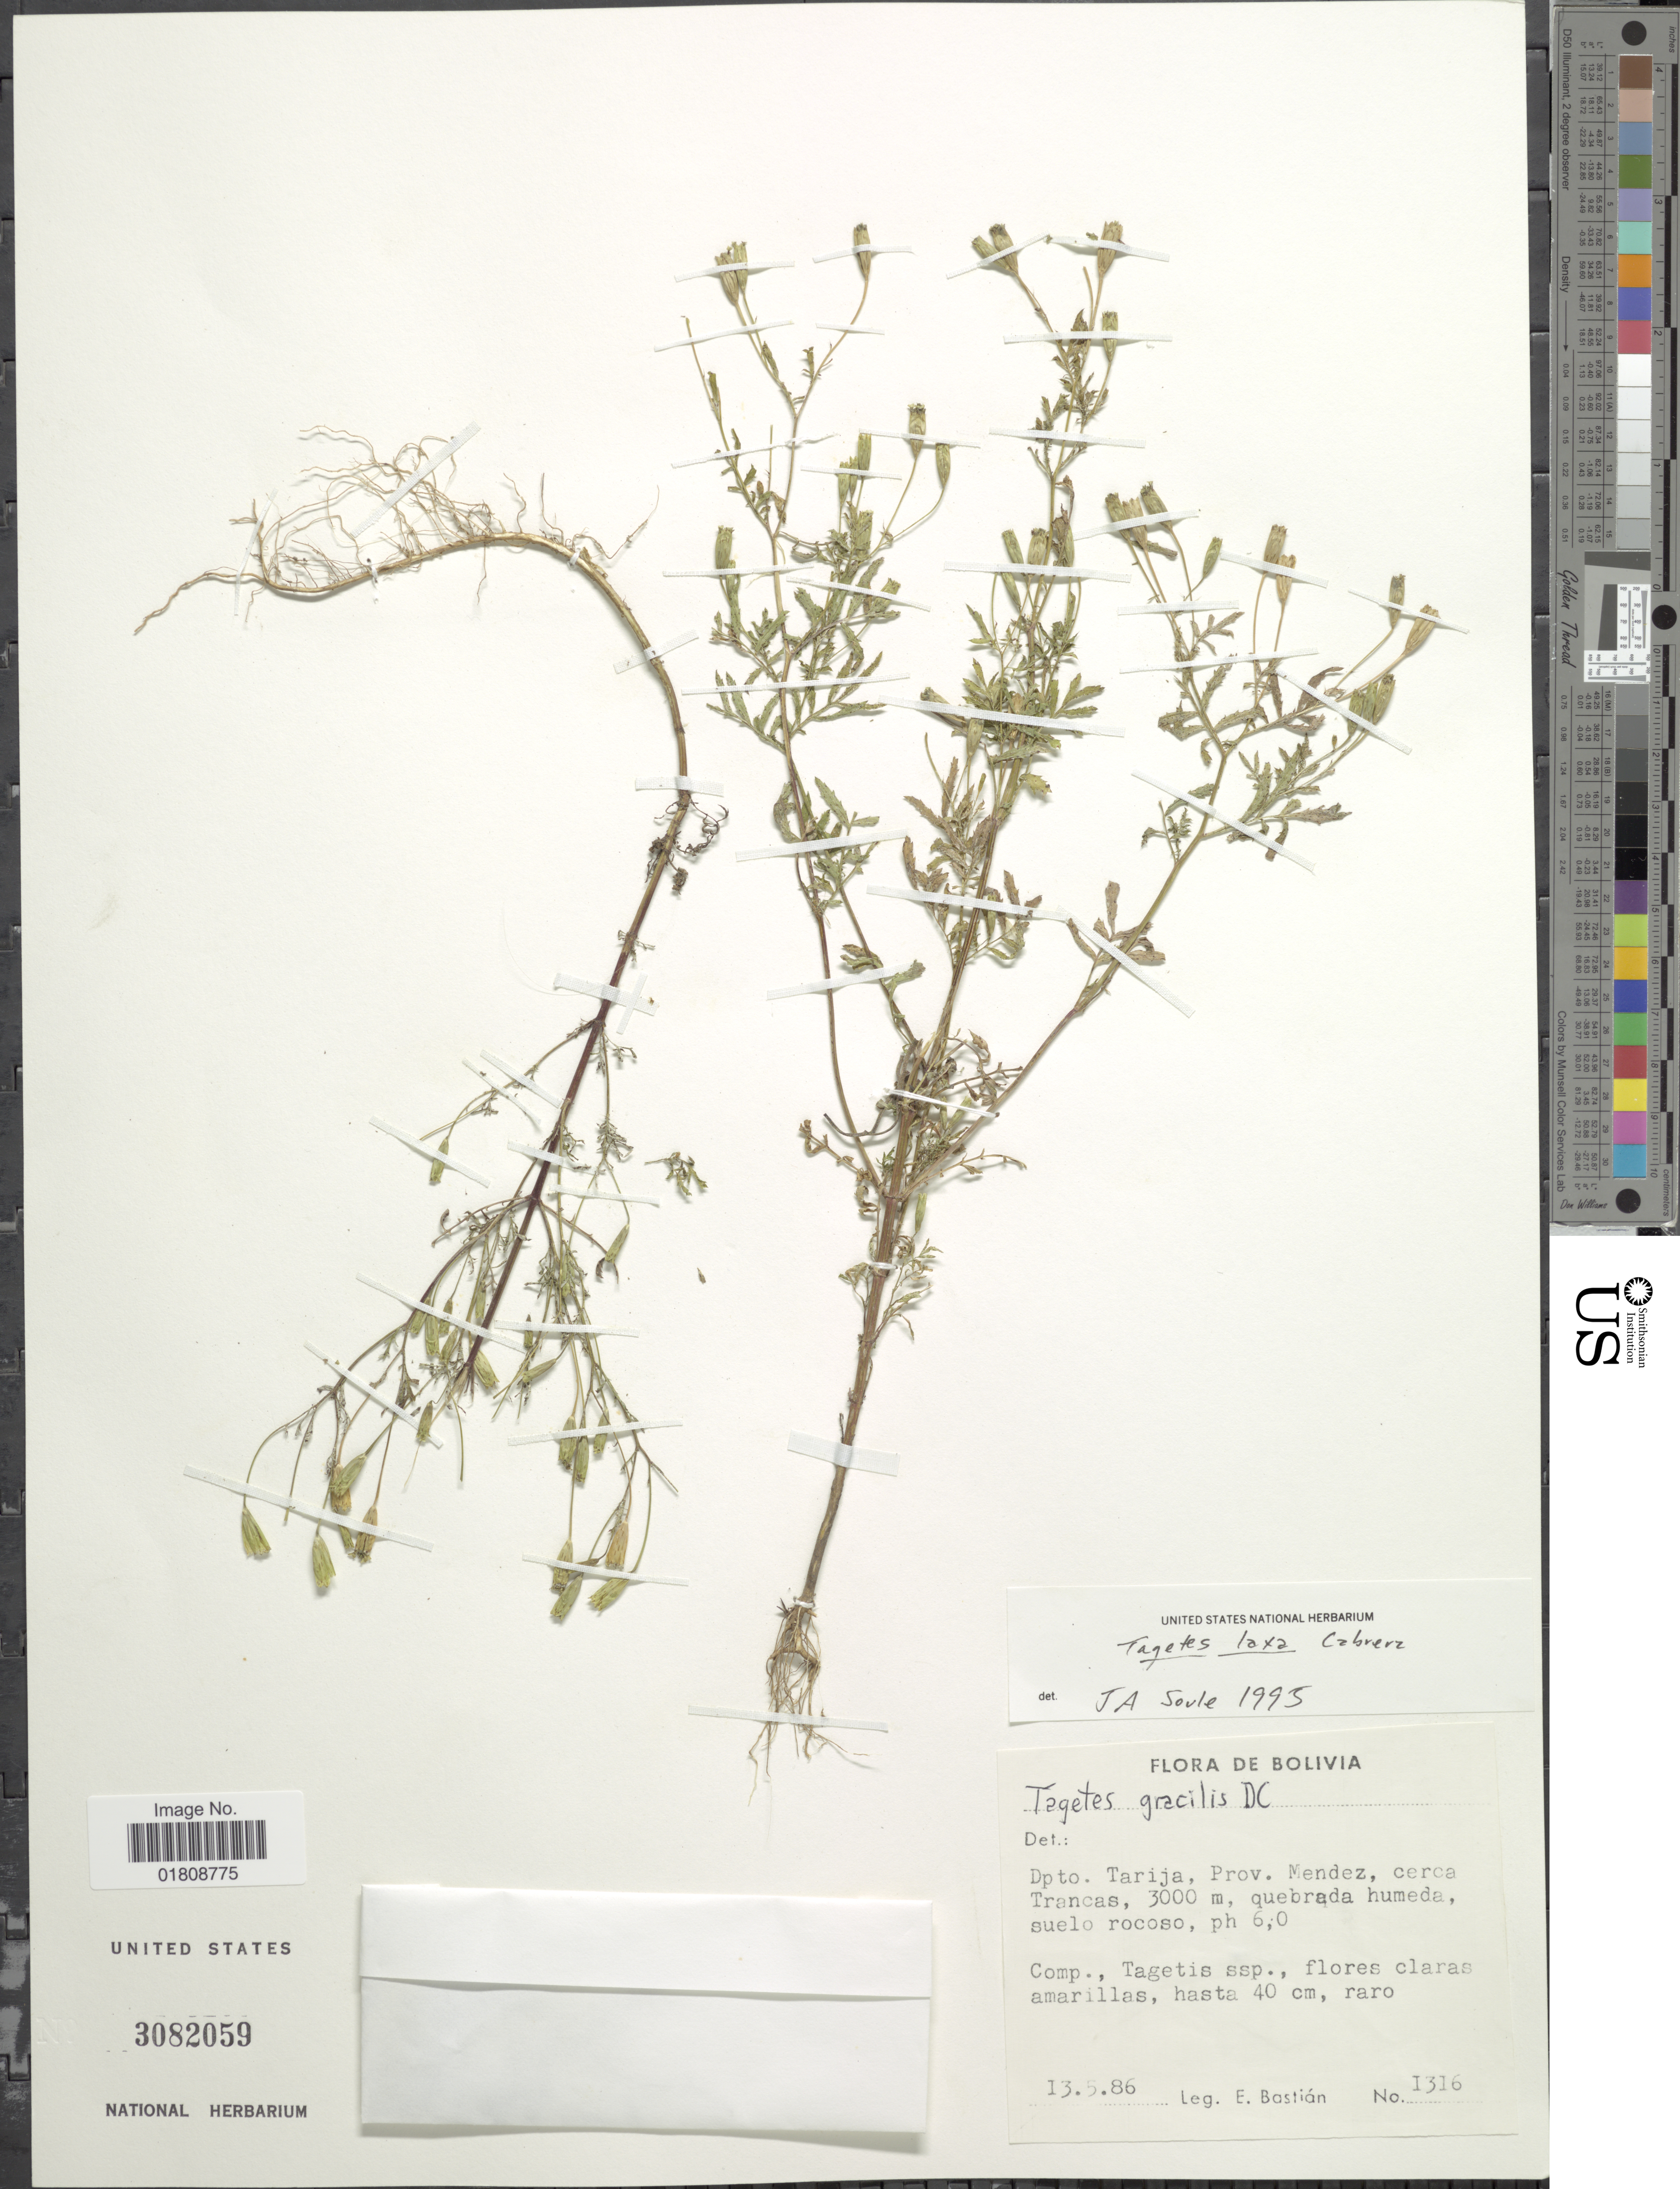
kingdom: Plantae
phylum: Tracheophyta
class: Magnoliopsida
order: Asterales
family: Asteraceae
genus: Tagetes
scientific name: Tagetes laxa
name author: Caberra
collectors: E. Bastian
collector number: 1316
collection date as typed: Transcribed d/m/y: 13/5/86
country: Bolivia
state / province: Tarija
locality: Prov. Mendez, cerca Trancas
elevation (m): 3000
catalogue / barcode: US 3082059